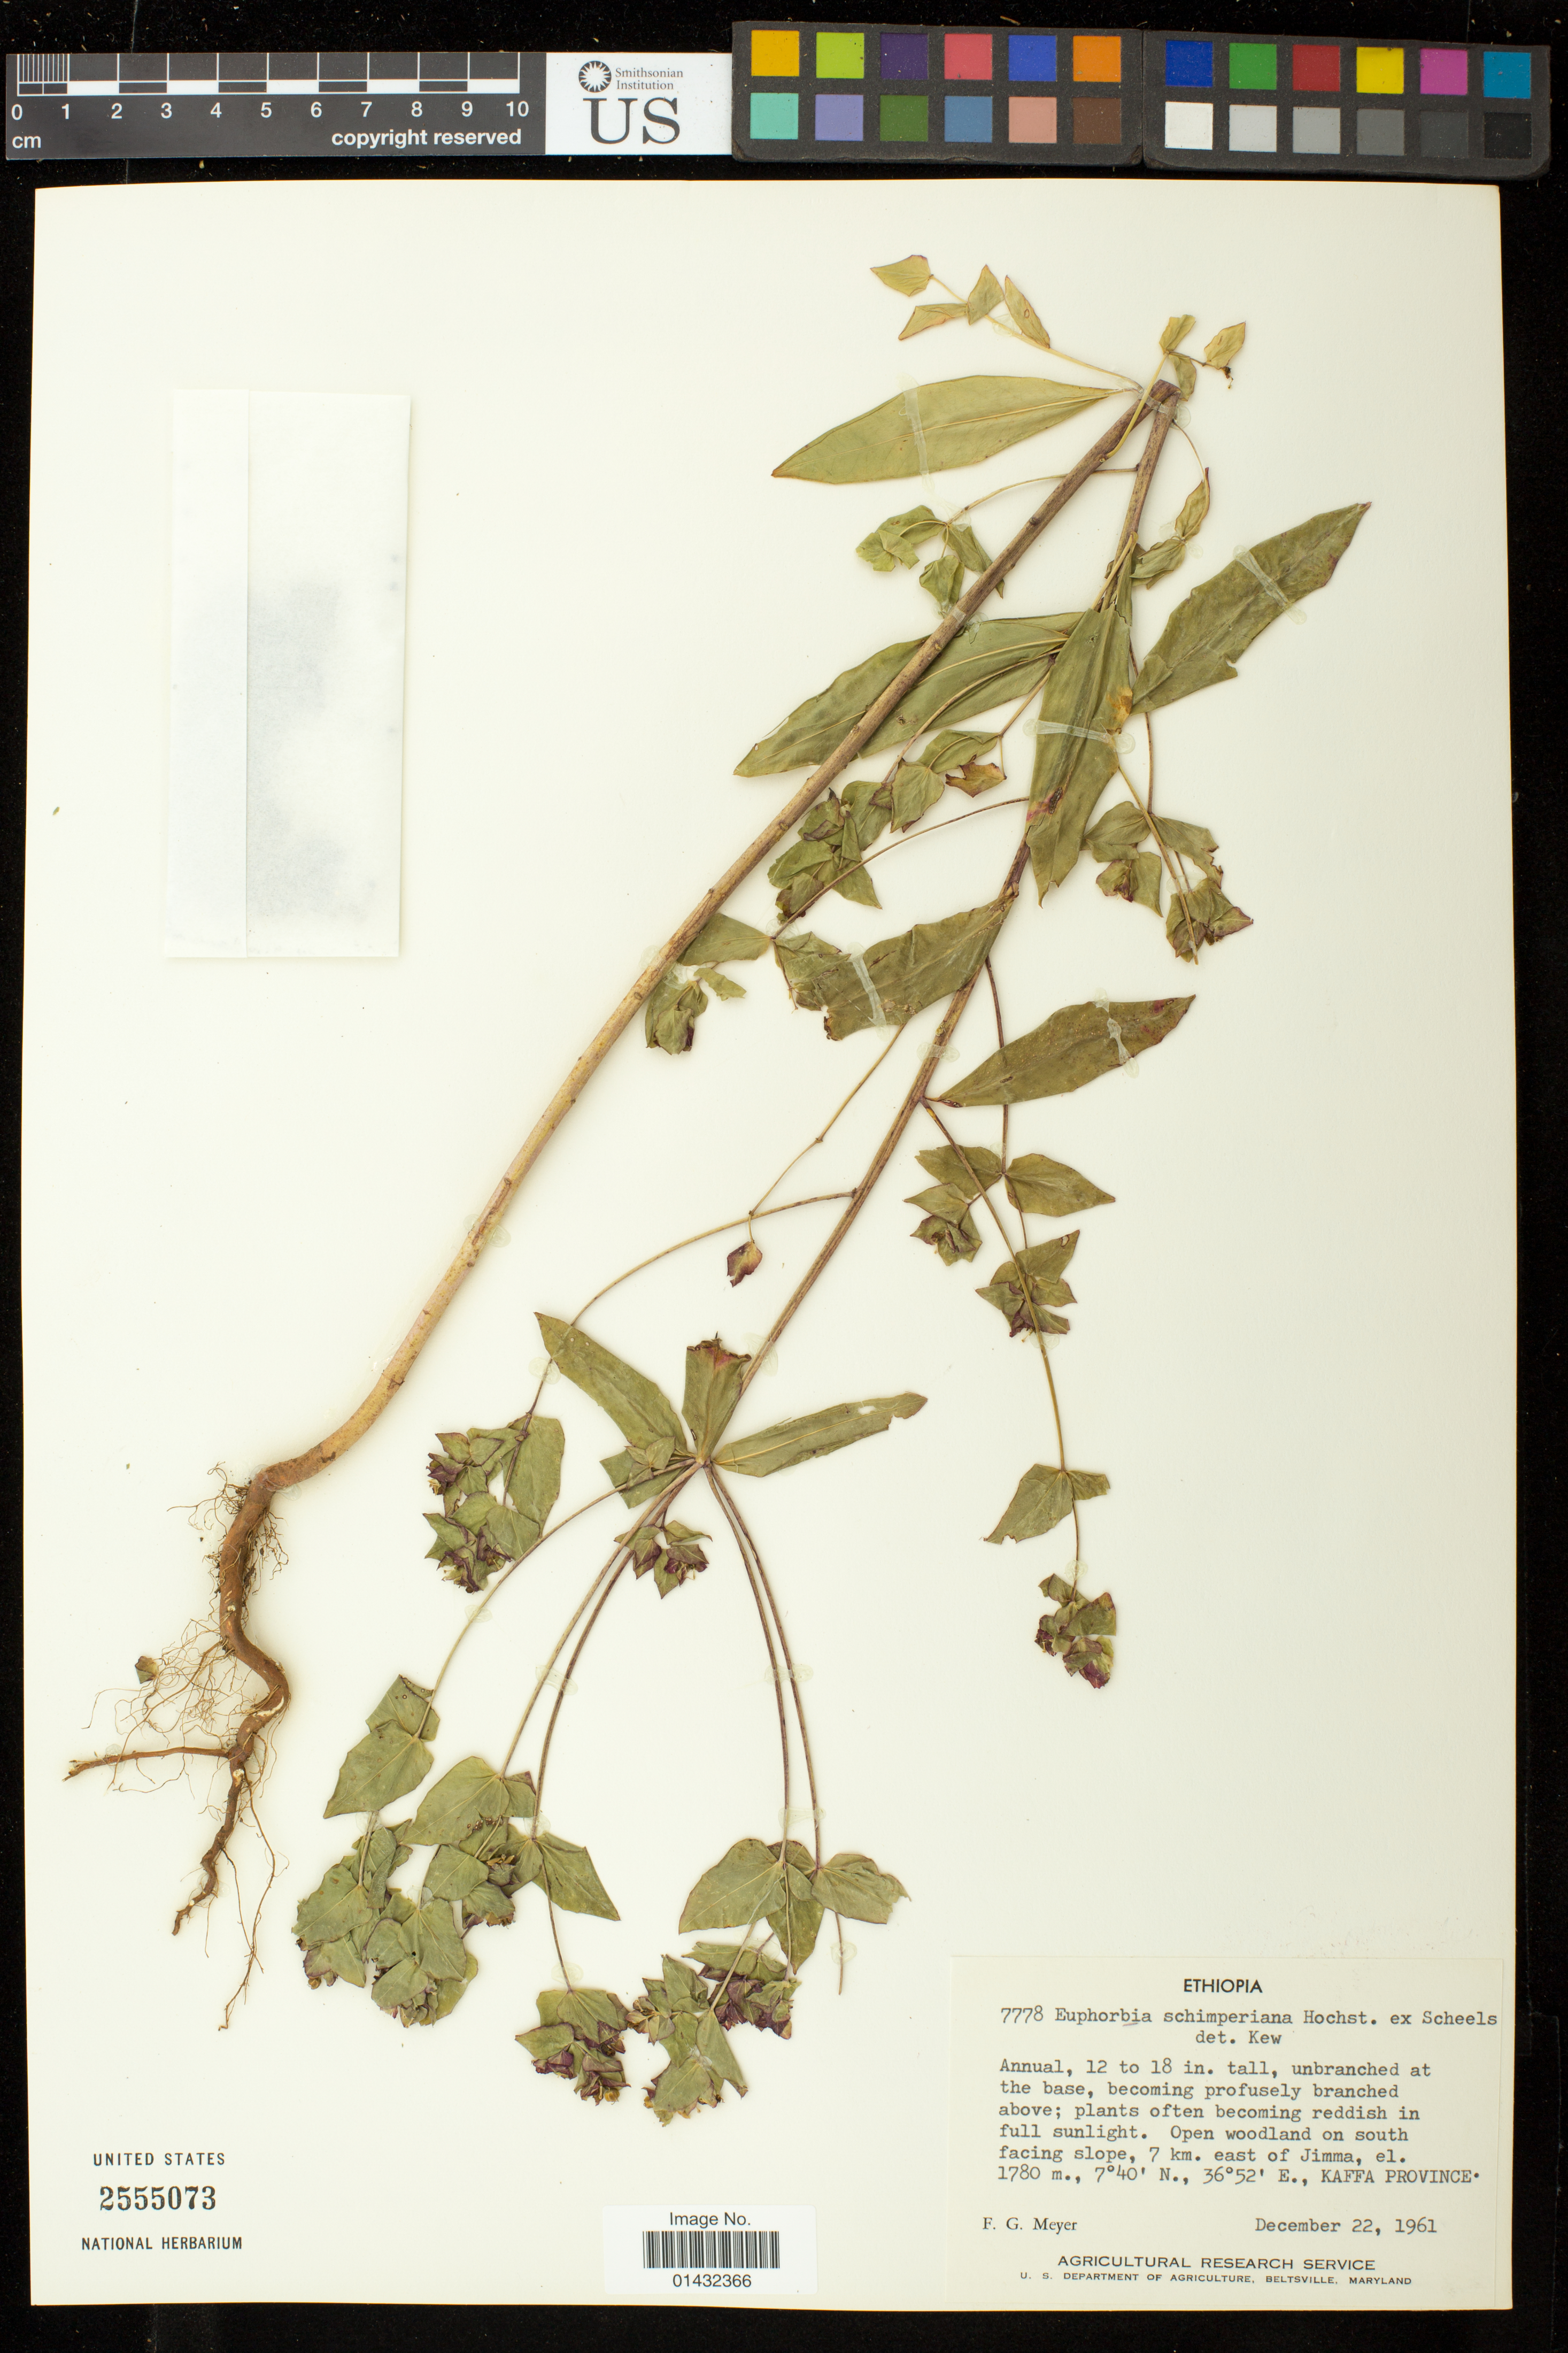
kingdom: Plantae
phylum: Tracheophyta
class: Magnoliopsida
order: Malpighiales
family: Euphorbiaceae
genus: Euphorbia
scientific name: Euphorbia schimperiana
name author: Hochst. ex A. Rich.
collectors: F. G. Meyer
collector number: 7778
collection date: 1961-12-22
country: Ethiopia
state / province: Southern Nations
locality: Open woodland on south facing slope, 7 km. east of Jimma; Kaffa Province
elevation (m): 1780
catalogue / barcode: US 2555073